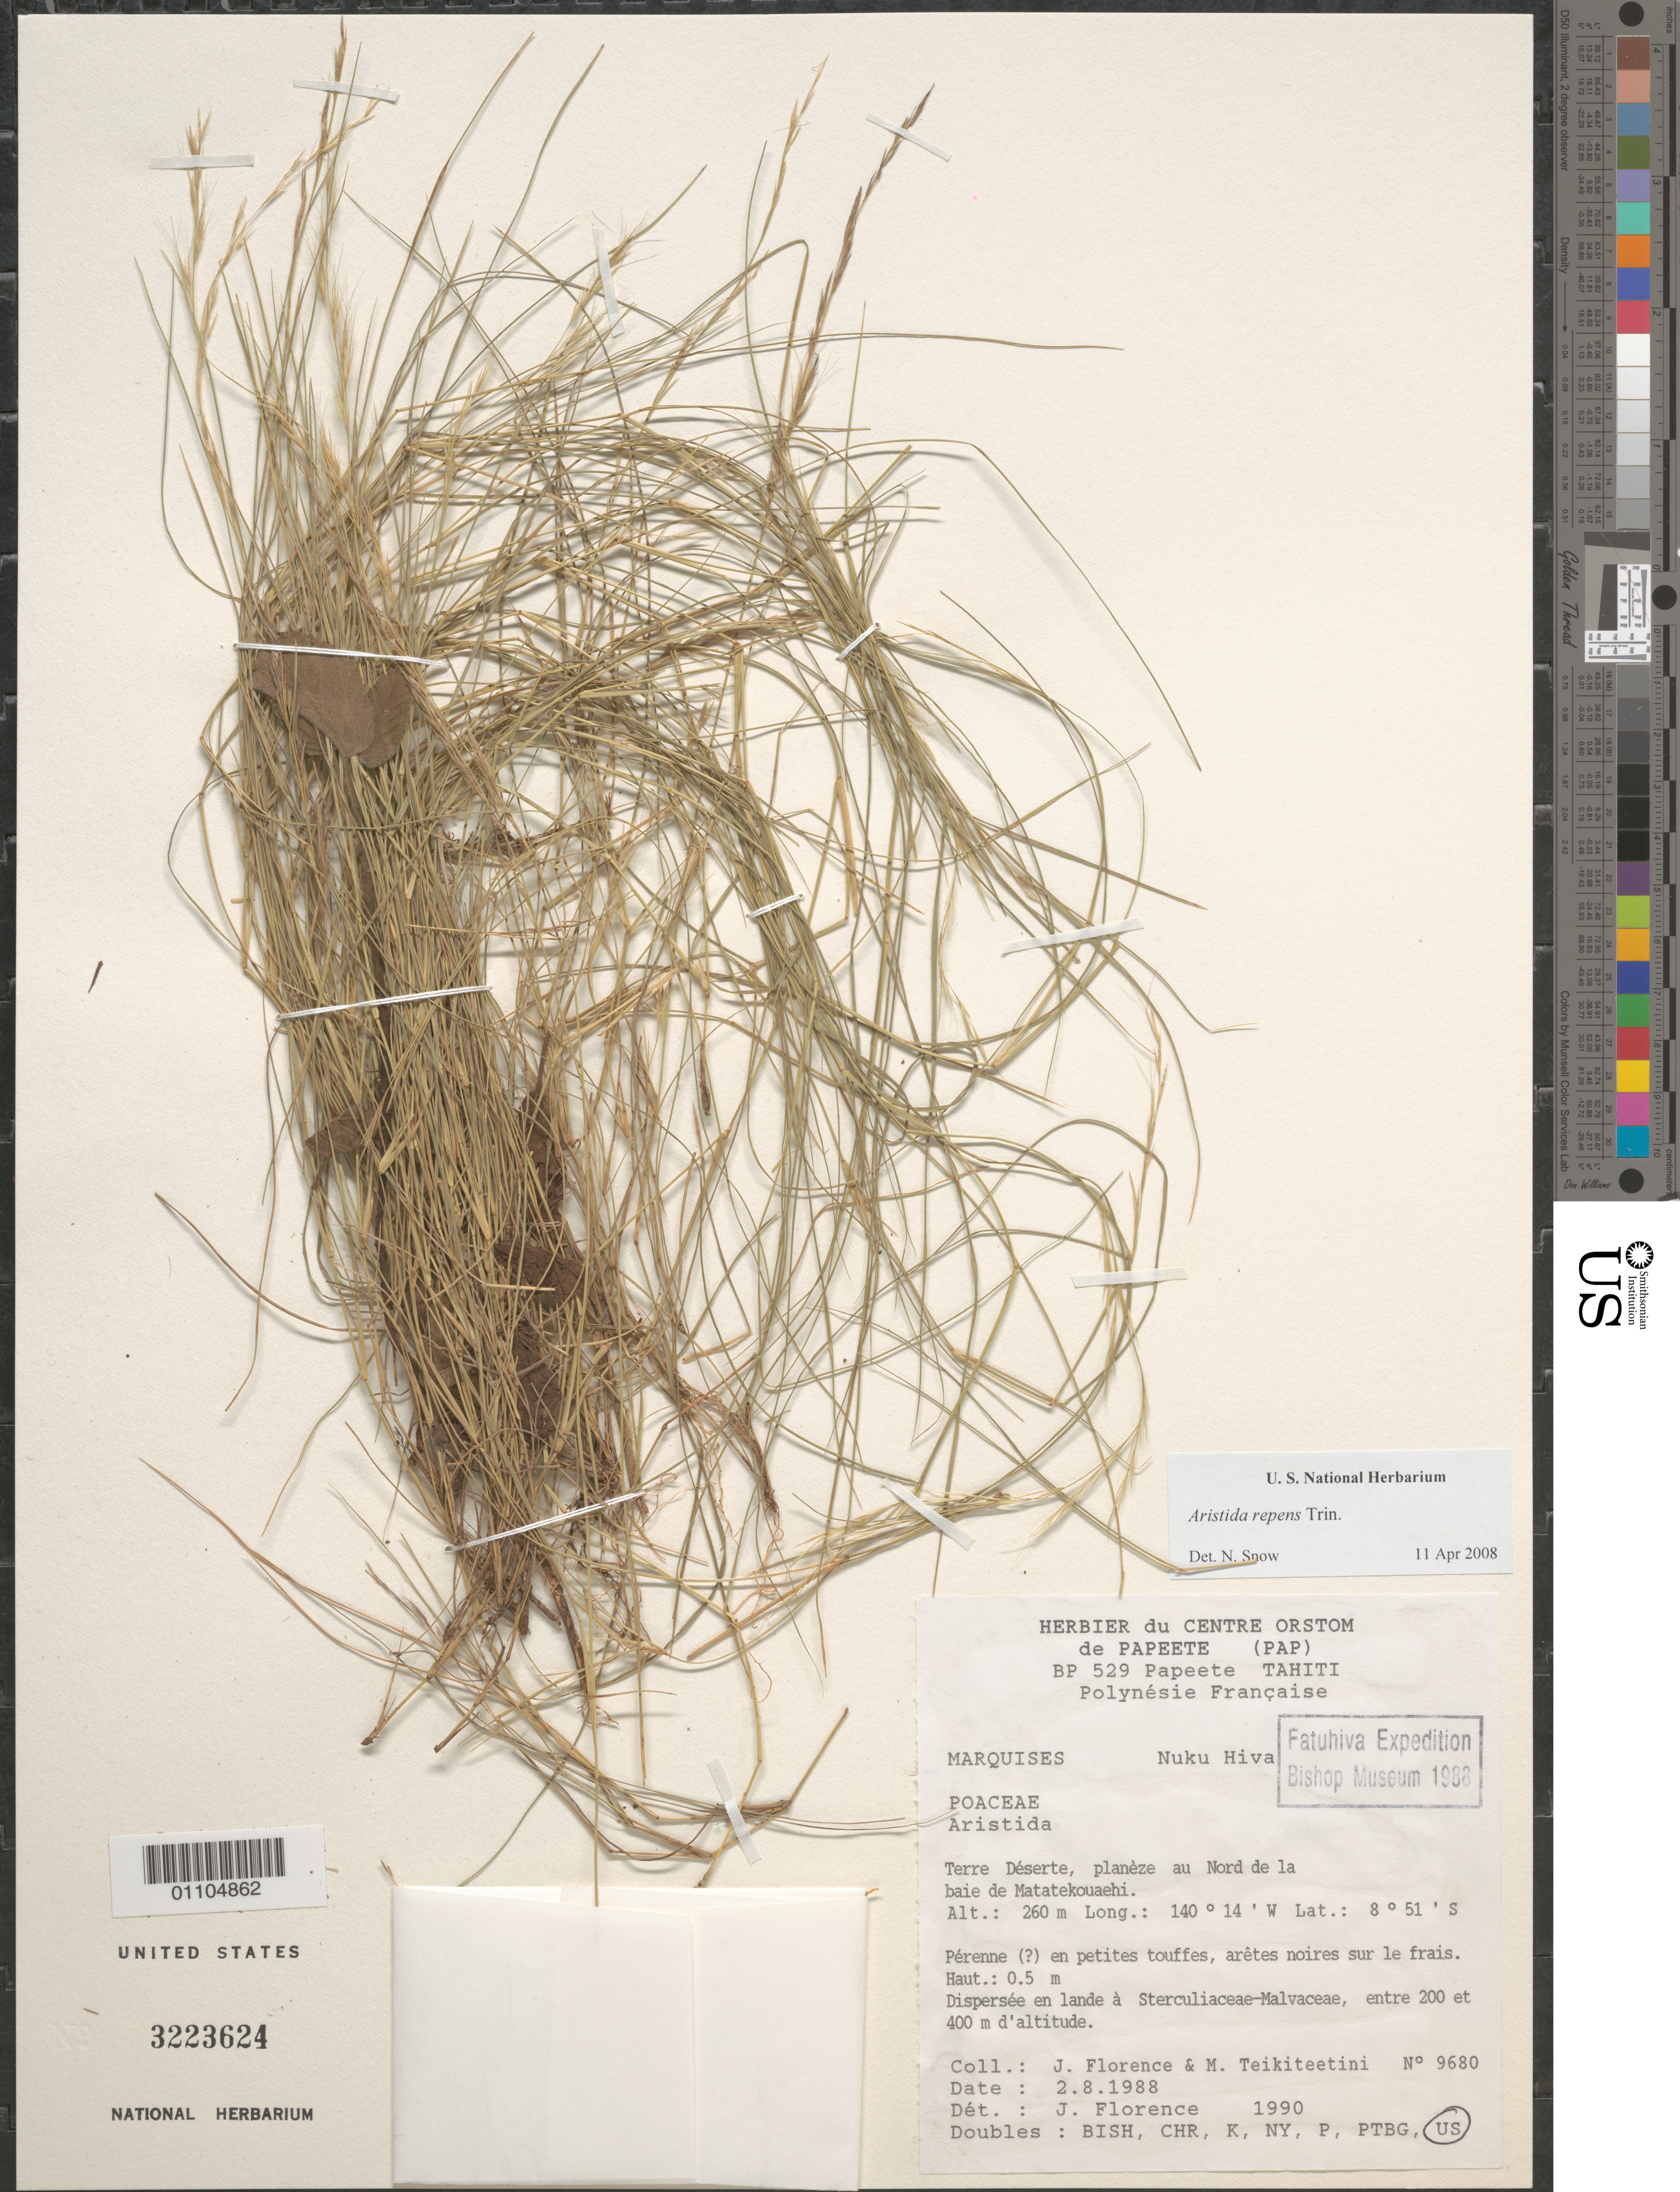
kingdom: Plantae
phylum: Tracheophyta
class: Liliopsida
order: Poales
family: Poaceae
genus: Aristida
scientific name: Aristida repens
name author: Trin.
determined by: Snow, N. W.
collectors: J. Florence & M. Teikiteetini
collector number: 9680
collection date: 1988-08-02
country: French Polynesia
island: Nuku Hiva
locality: Terre Deserte, planèze au N de la baie de Matatekouaehi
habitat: Dispersée en lande à Sterculiaceae, Malvaceae, entre 200 et 400 m d'altitude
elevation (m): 260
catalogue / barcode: US 3223624